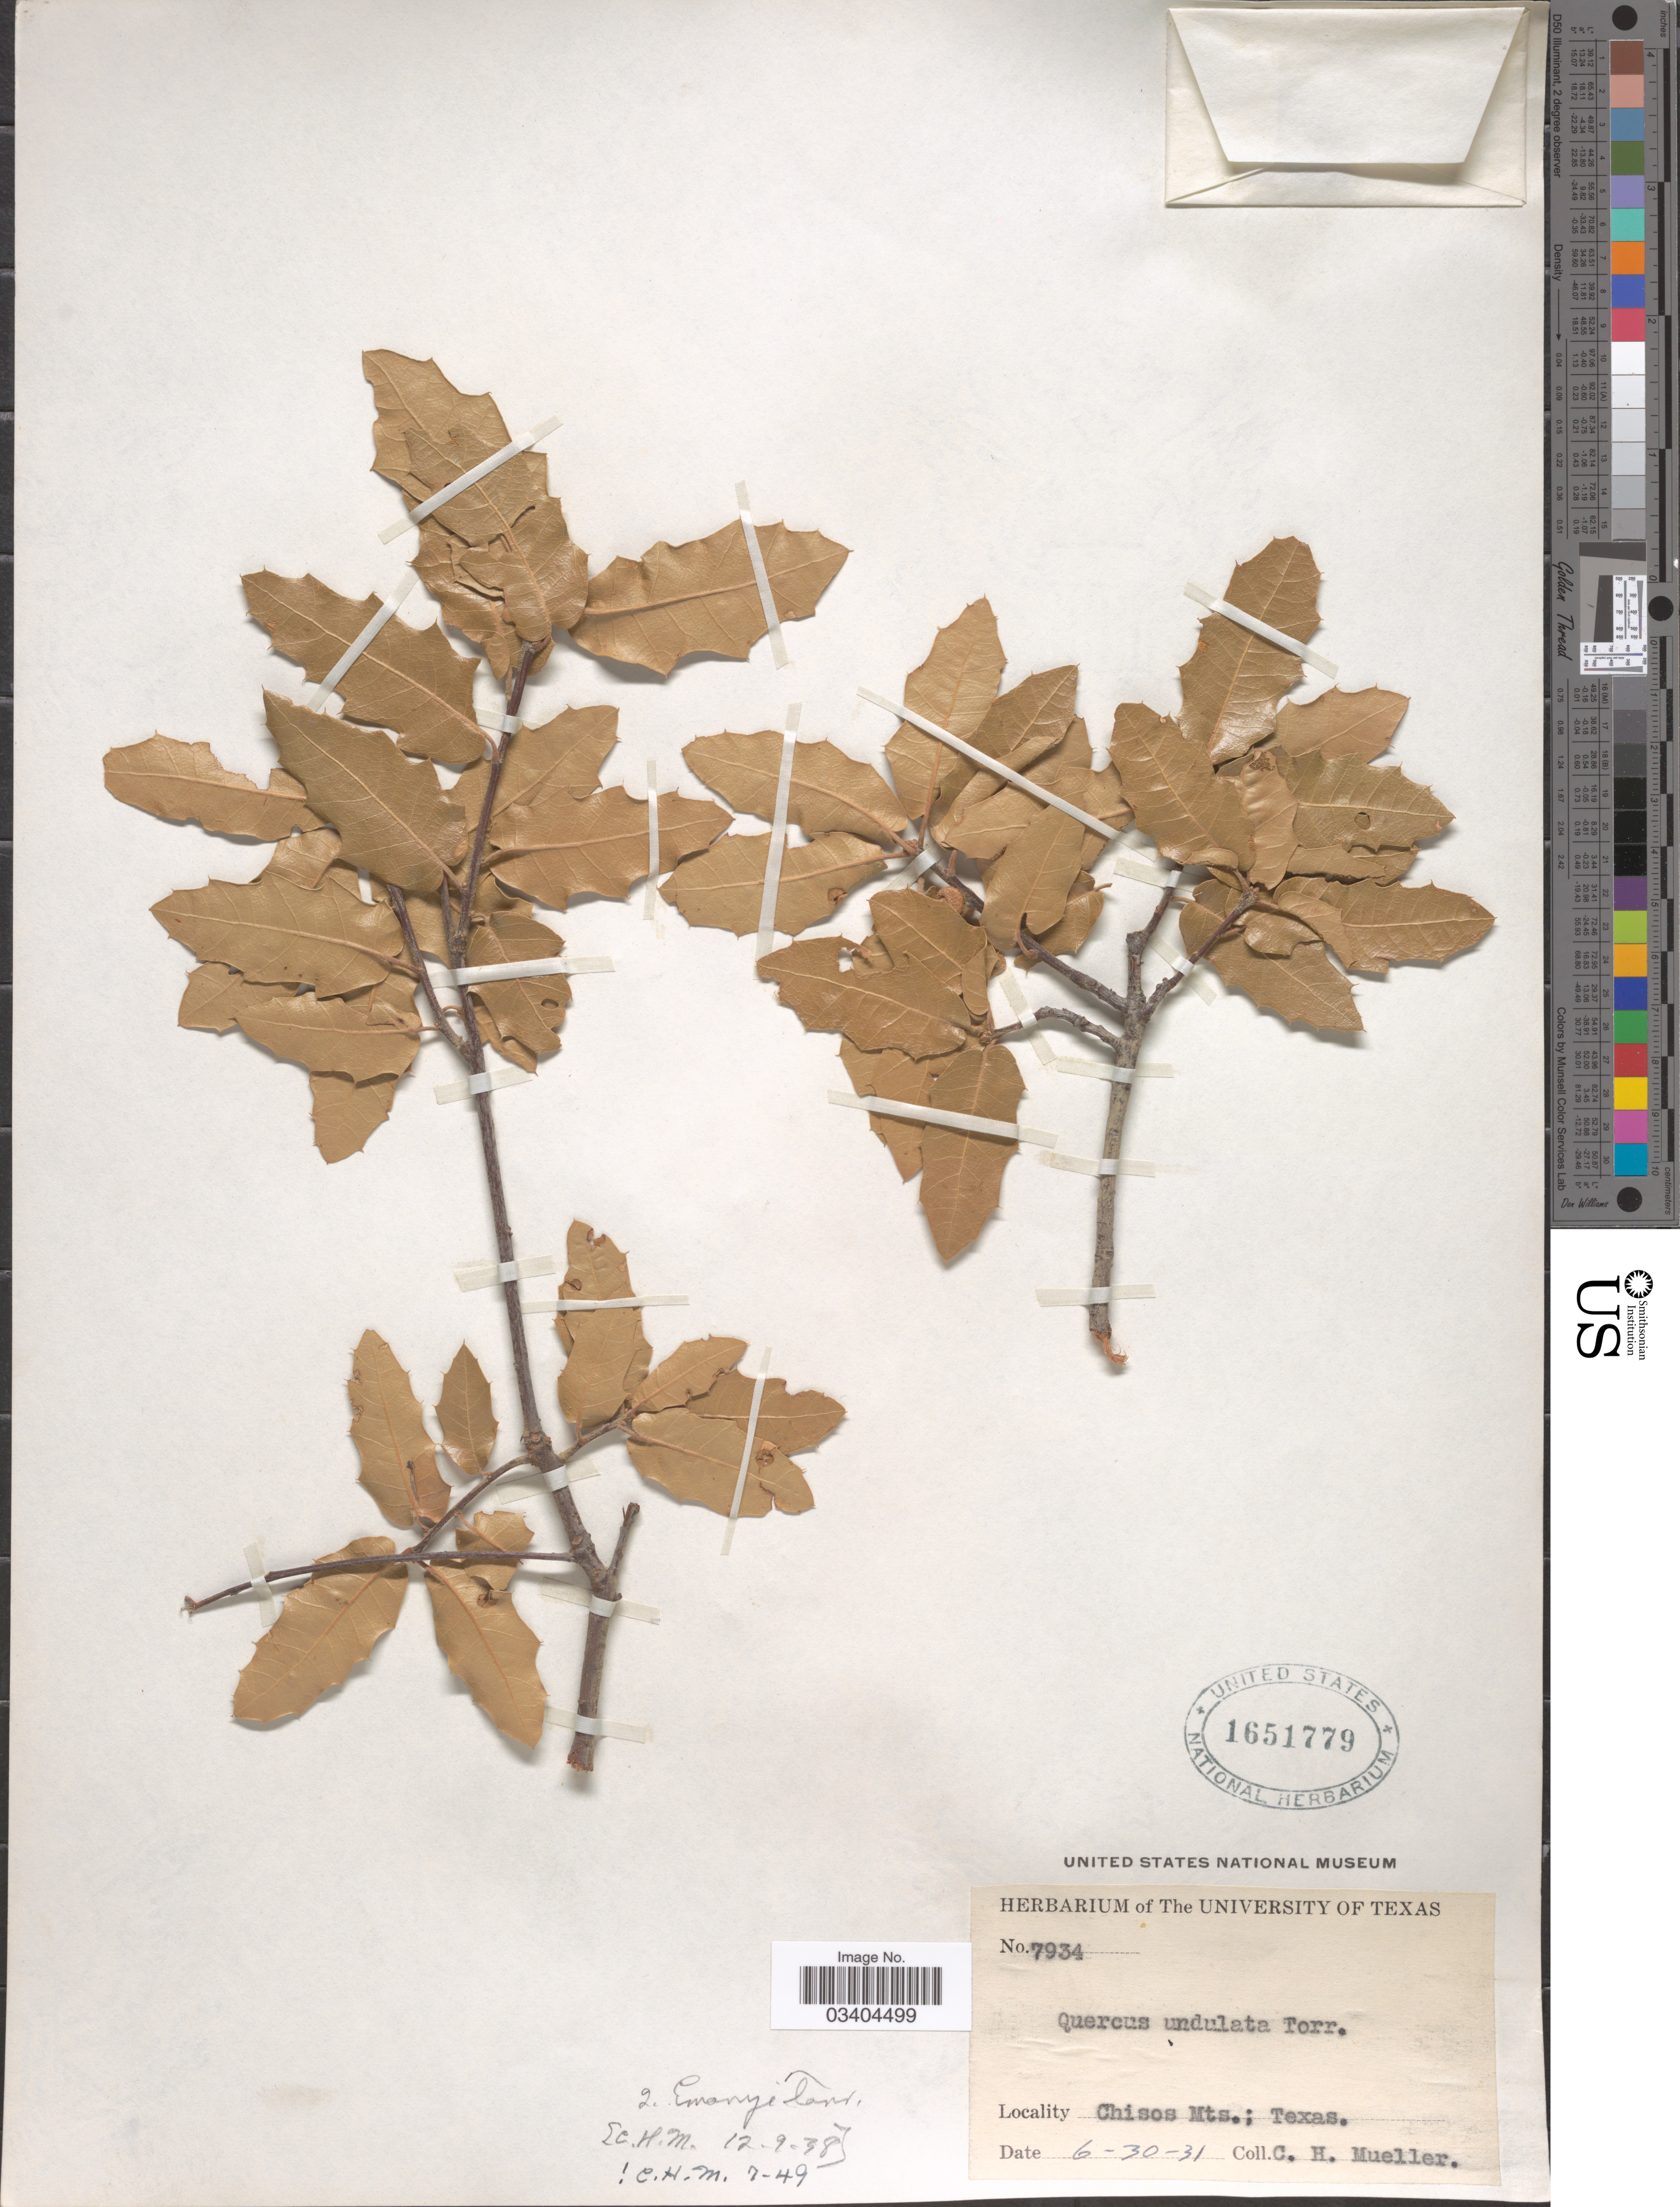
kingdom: Plantae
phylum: Tracheophyta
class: Magnoliopsida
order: Fagales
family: Fagaceae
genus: Quercus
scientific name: Quercus emoryi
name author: Torr. in Emory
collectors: C. H. Mueller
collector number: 7934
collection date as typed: Transcribed d/m/y: 30/6/31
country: United States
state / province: Texas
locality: Chisos Mts.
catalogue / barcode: US 1651779